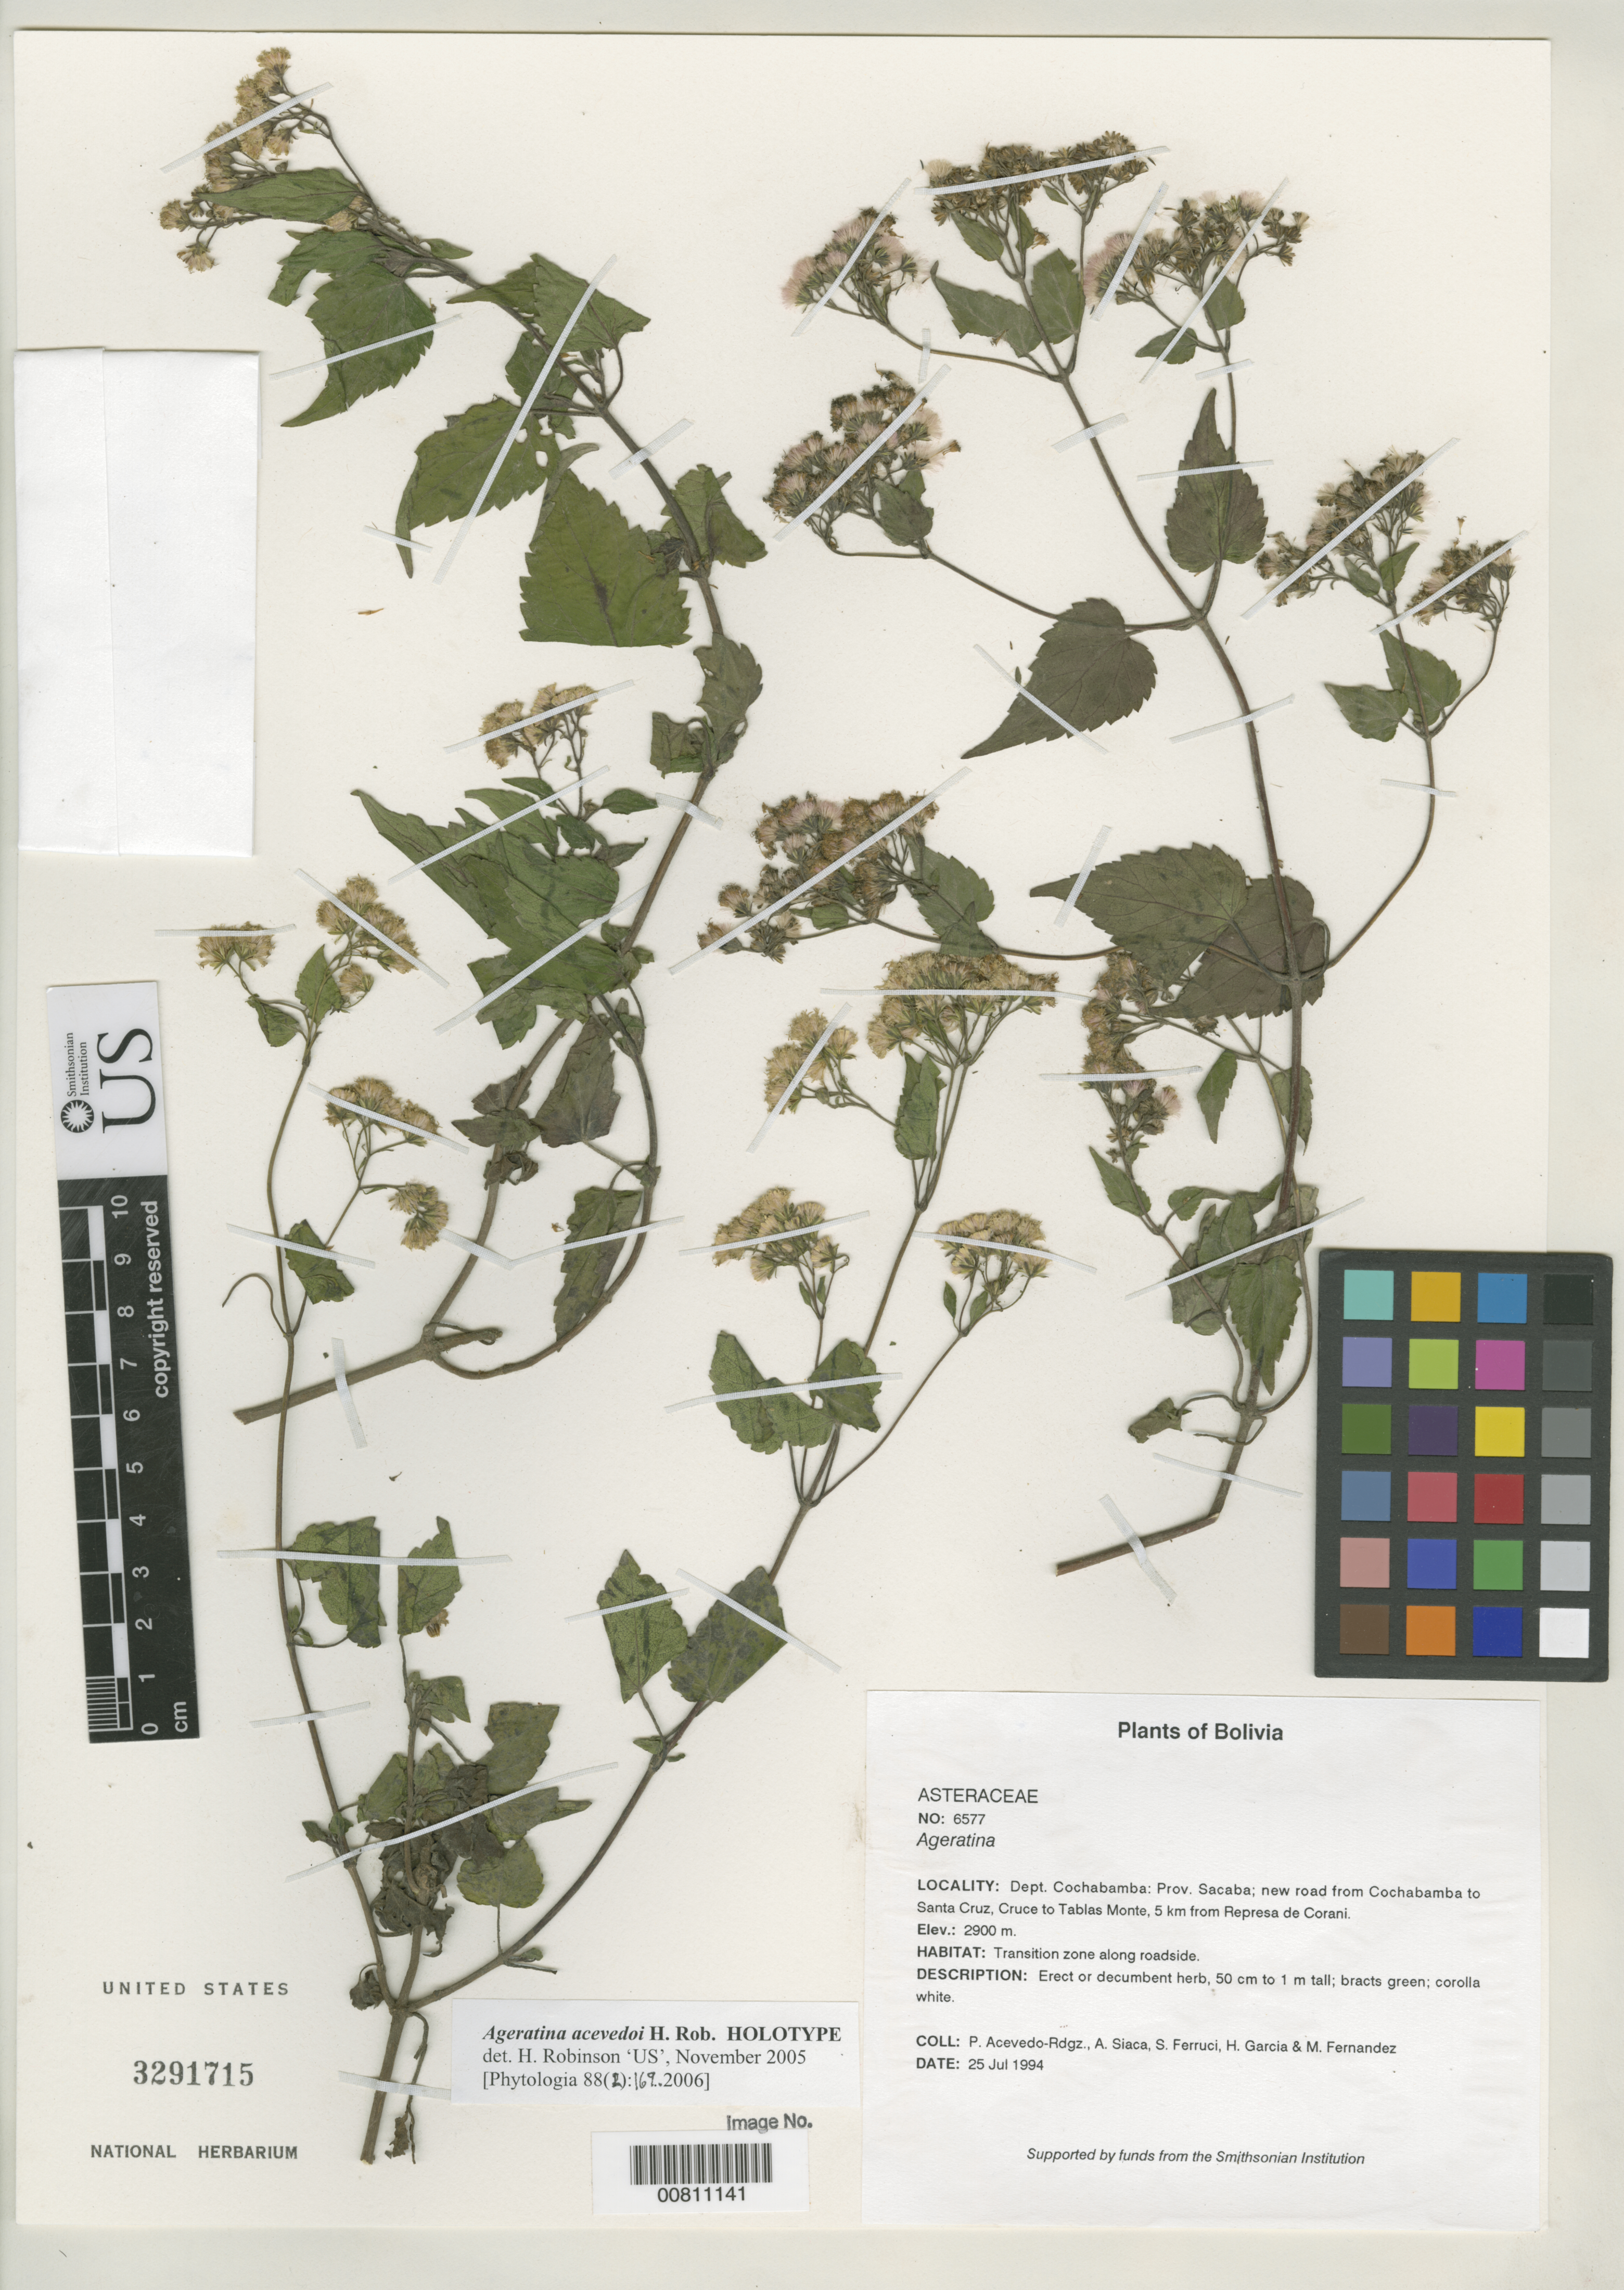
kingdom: Plantae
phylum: Tracheophyta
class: Magnoliopsida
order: Asterales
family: Asteraceae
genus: Ageratina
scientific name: Ageratina acevedoi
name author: H. Rob.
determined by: Robinson, Harold E., (US)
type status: Holotype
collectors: P. Acevedo-Rodr., A. Siaca, S. Ferrucci, H. Garcia & M. Fernandez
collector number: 6577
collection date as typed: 25 Jul 1994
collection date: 1994-07-25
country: Bolivia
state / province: Cochabamba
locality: Dept. Cochabamba: Prov. Sacaba; new road from Cochabamba to Santa Cruz, Cruce to Tablas Monte, 5 km from Represa de Corani.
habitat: Transition zone along roadside.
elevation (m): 2900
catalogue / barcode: US 3291715